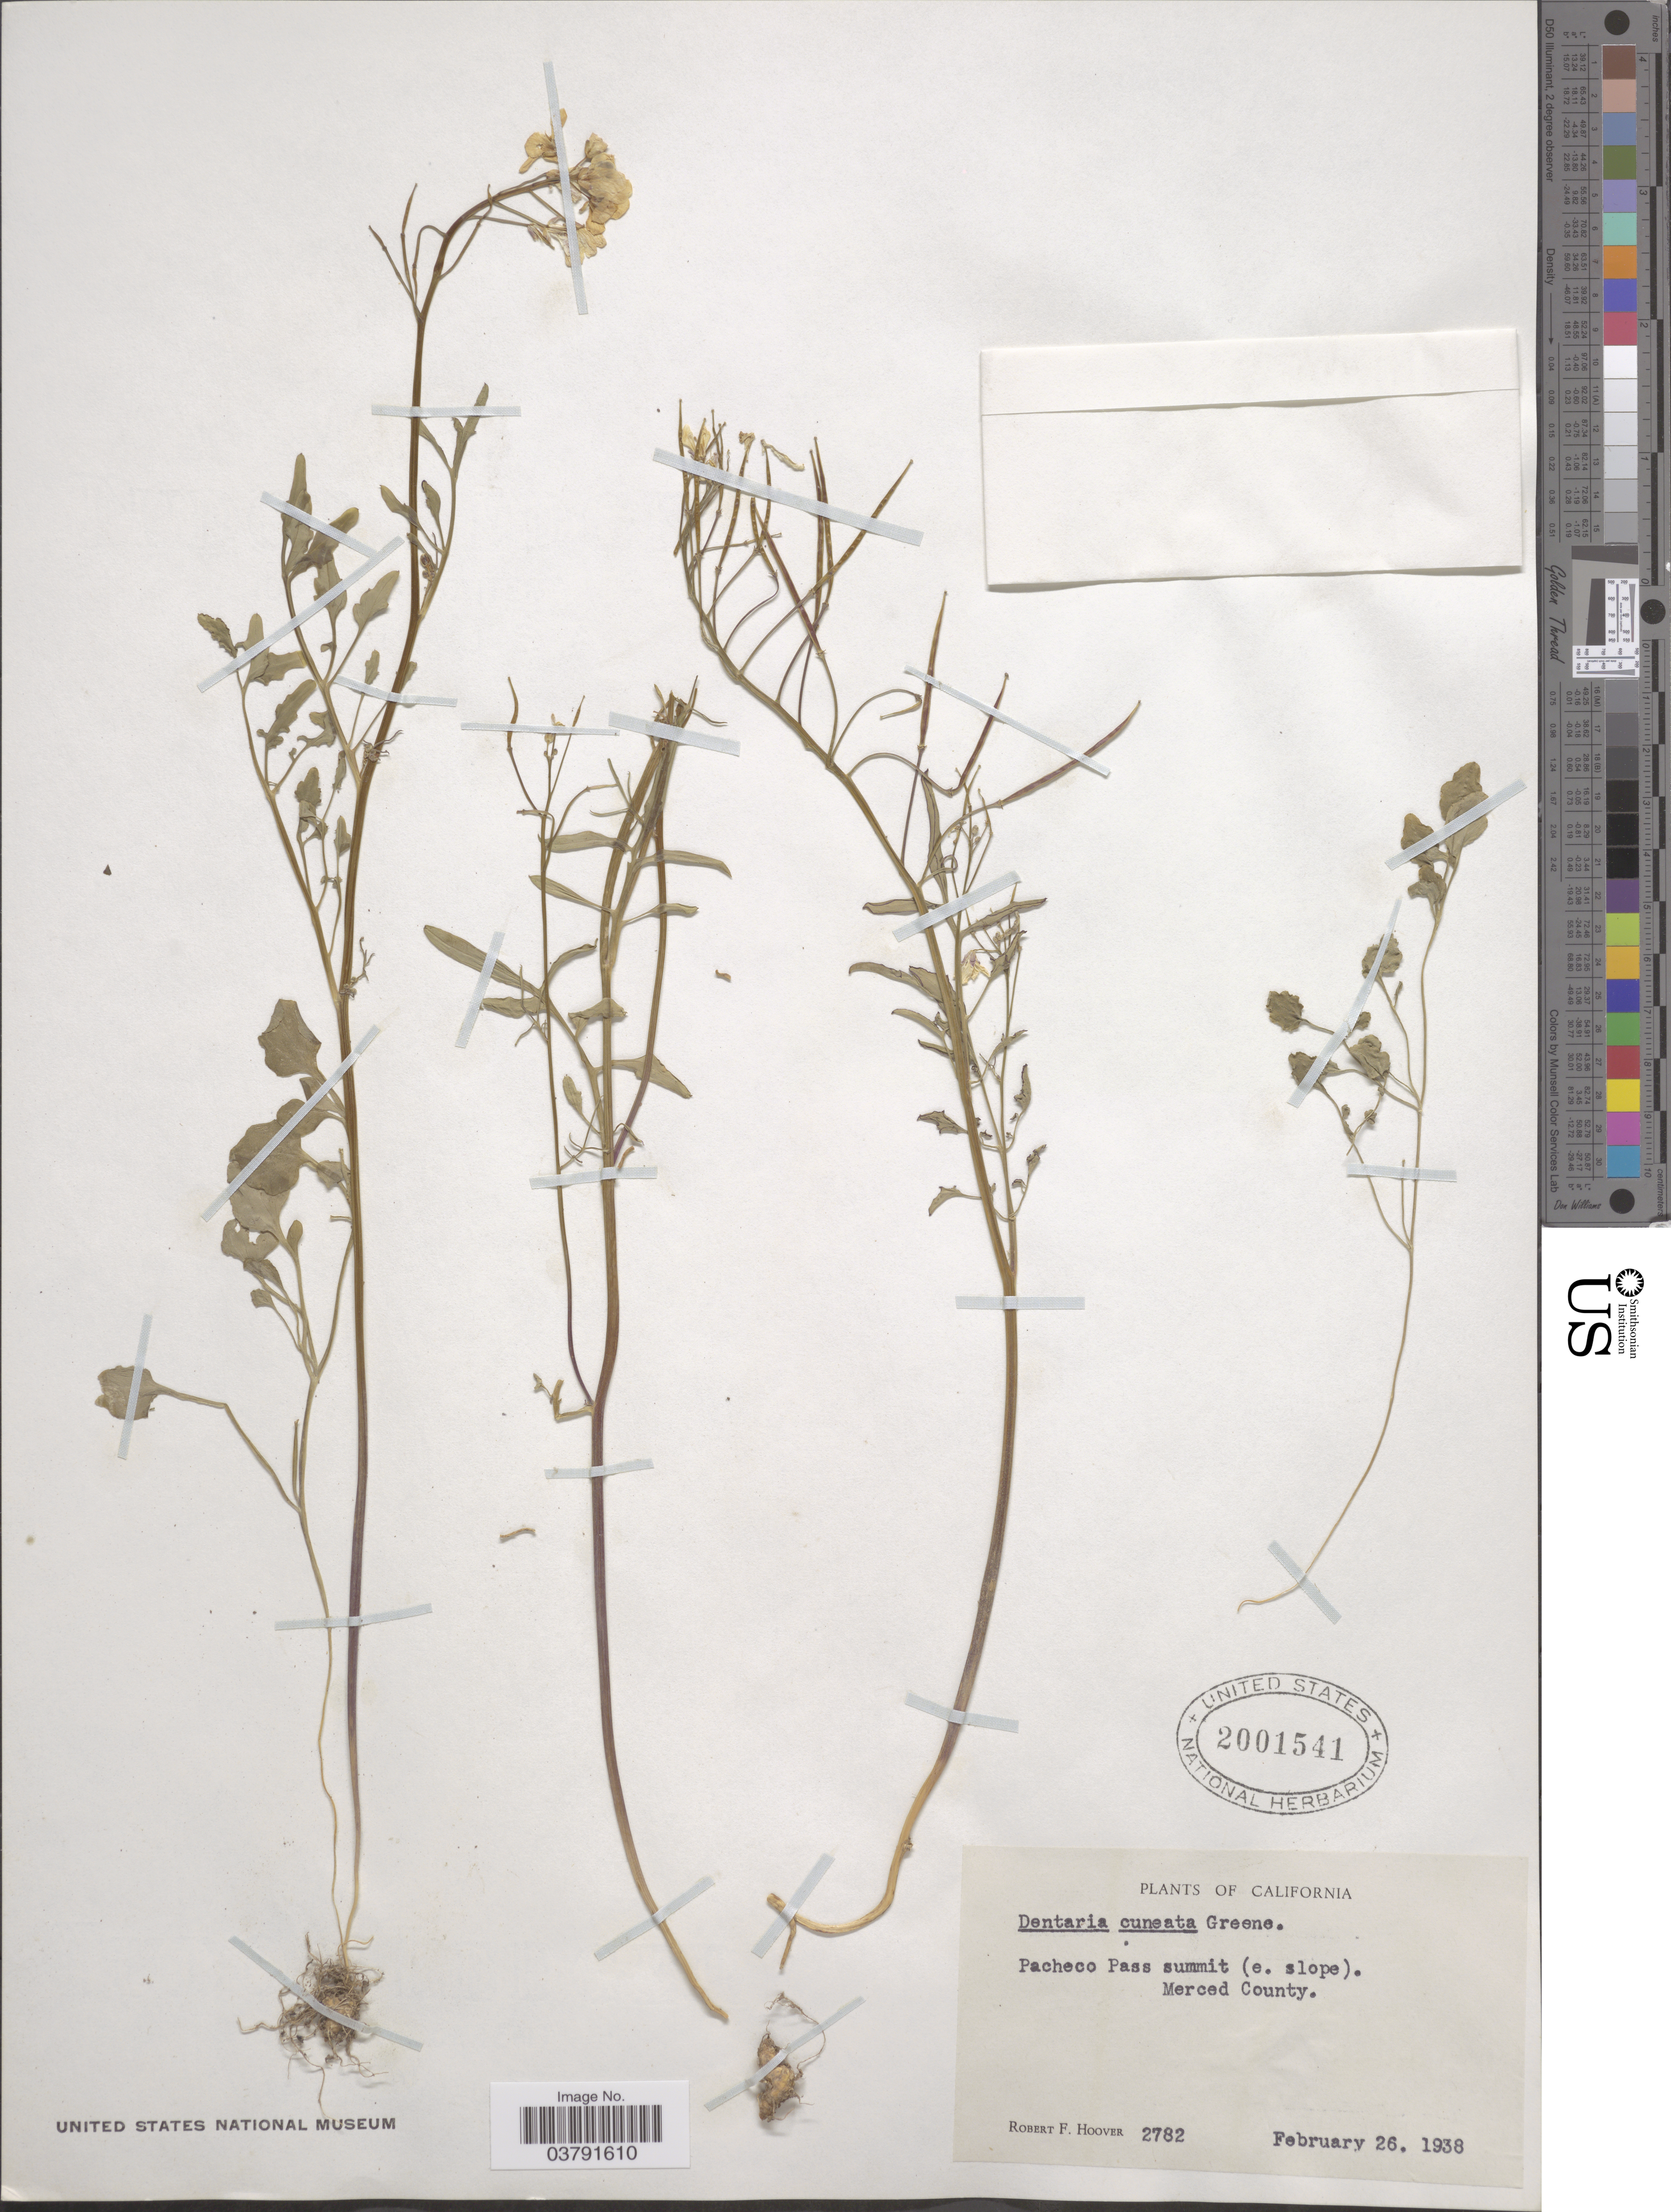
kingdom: Plantae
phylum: Tracheophyta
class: Magnoliopsida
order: Brassicales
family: Brassicaceae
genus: Dentaria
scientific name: Dentaria californica var. cuneata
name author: (Greene) Detling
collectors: R. F. Hoover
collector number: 2782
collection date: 1938-02-26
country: United States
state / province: California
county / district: Merced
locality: Pacheco Pass summit (e. slope). Merced County.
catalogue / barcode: US 2001541